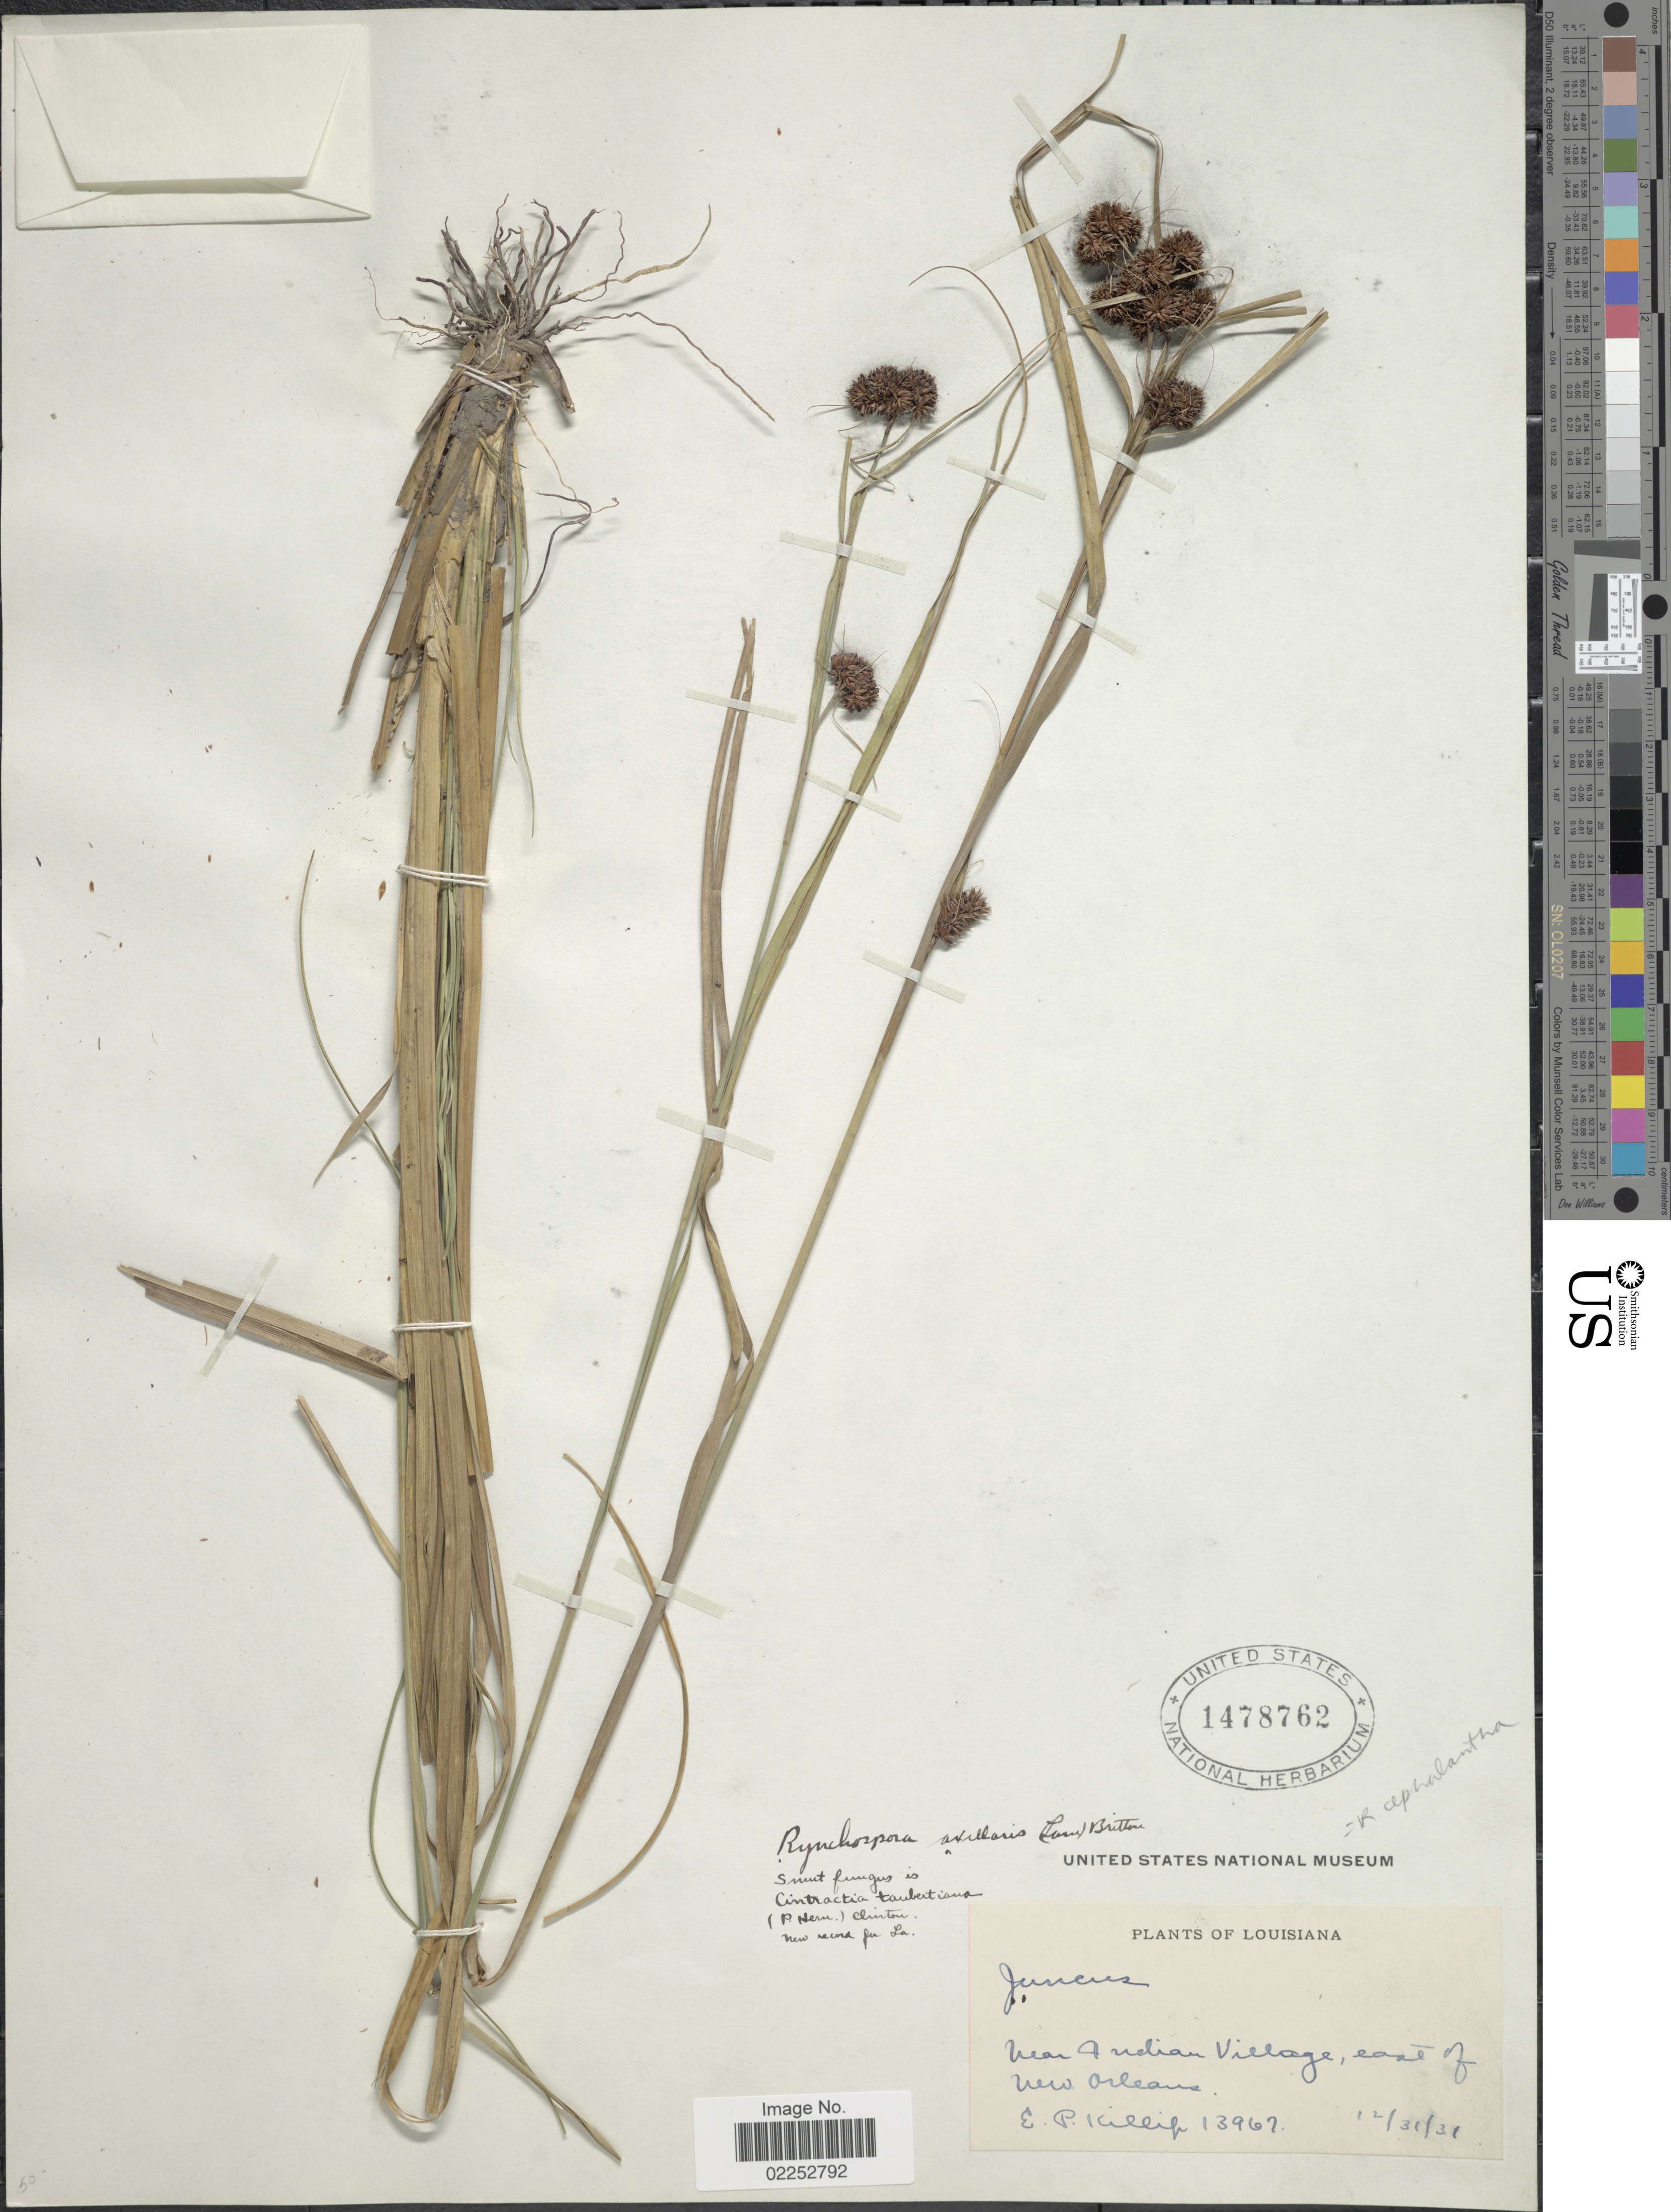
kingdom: Plantae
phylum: Tracheophyta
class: Liliopsida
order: Poales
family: Cyperaceae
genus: Rhynchospora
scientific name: Rhynchospora cephalantha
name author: A. Gray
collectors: E. P. Killip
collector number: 13967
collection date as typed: Transcribed d/m/y: 31/12/31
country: United States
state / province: Louisiana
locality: Near Indian Village, east of New Orleans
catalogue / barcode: US 1478762